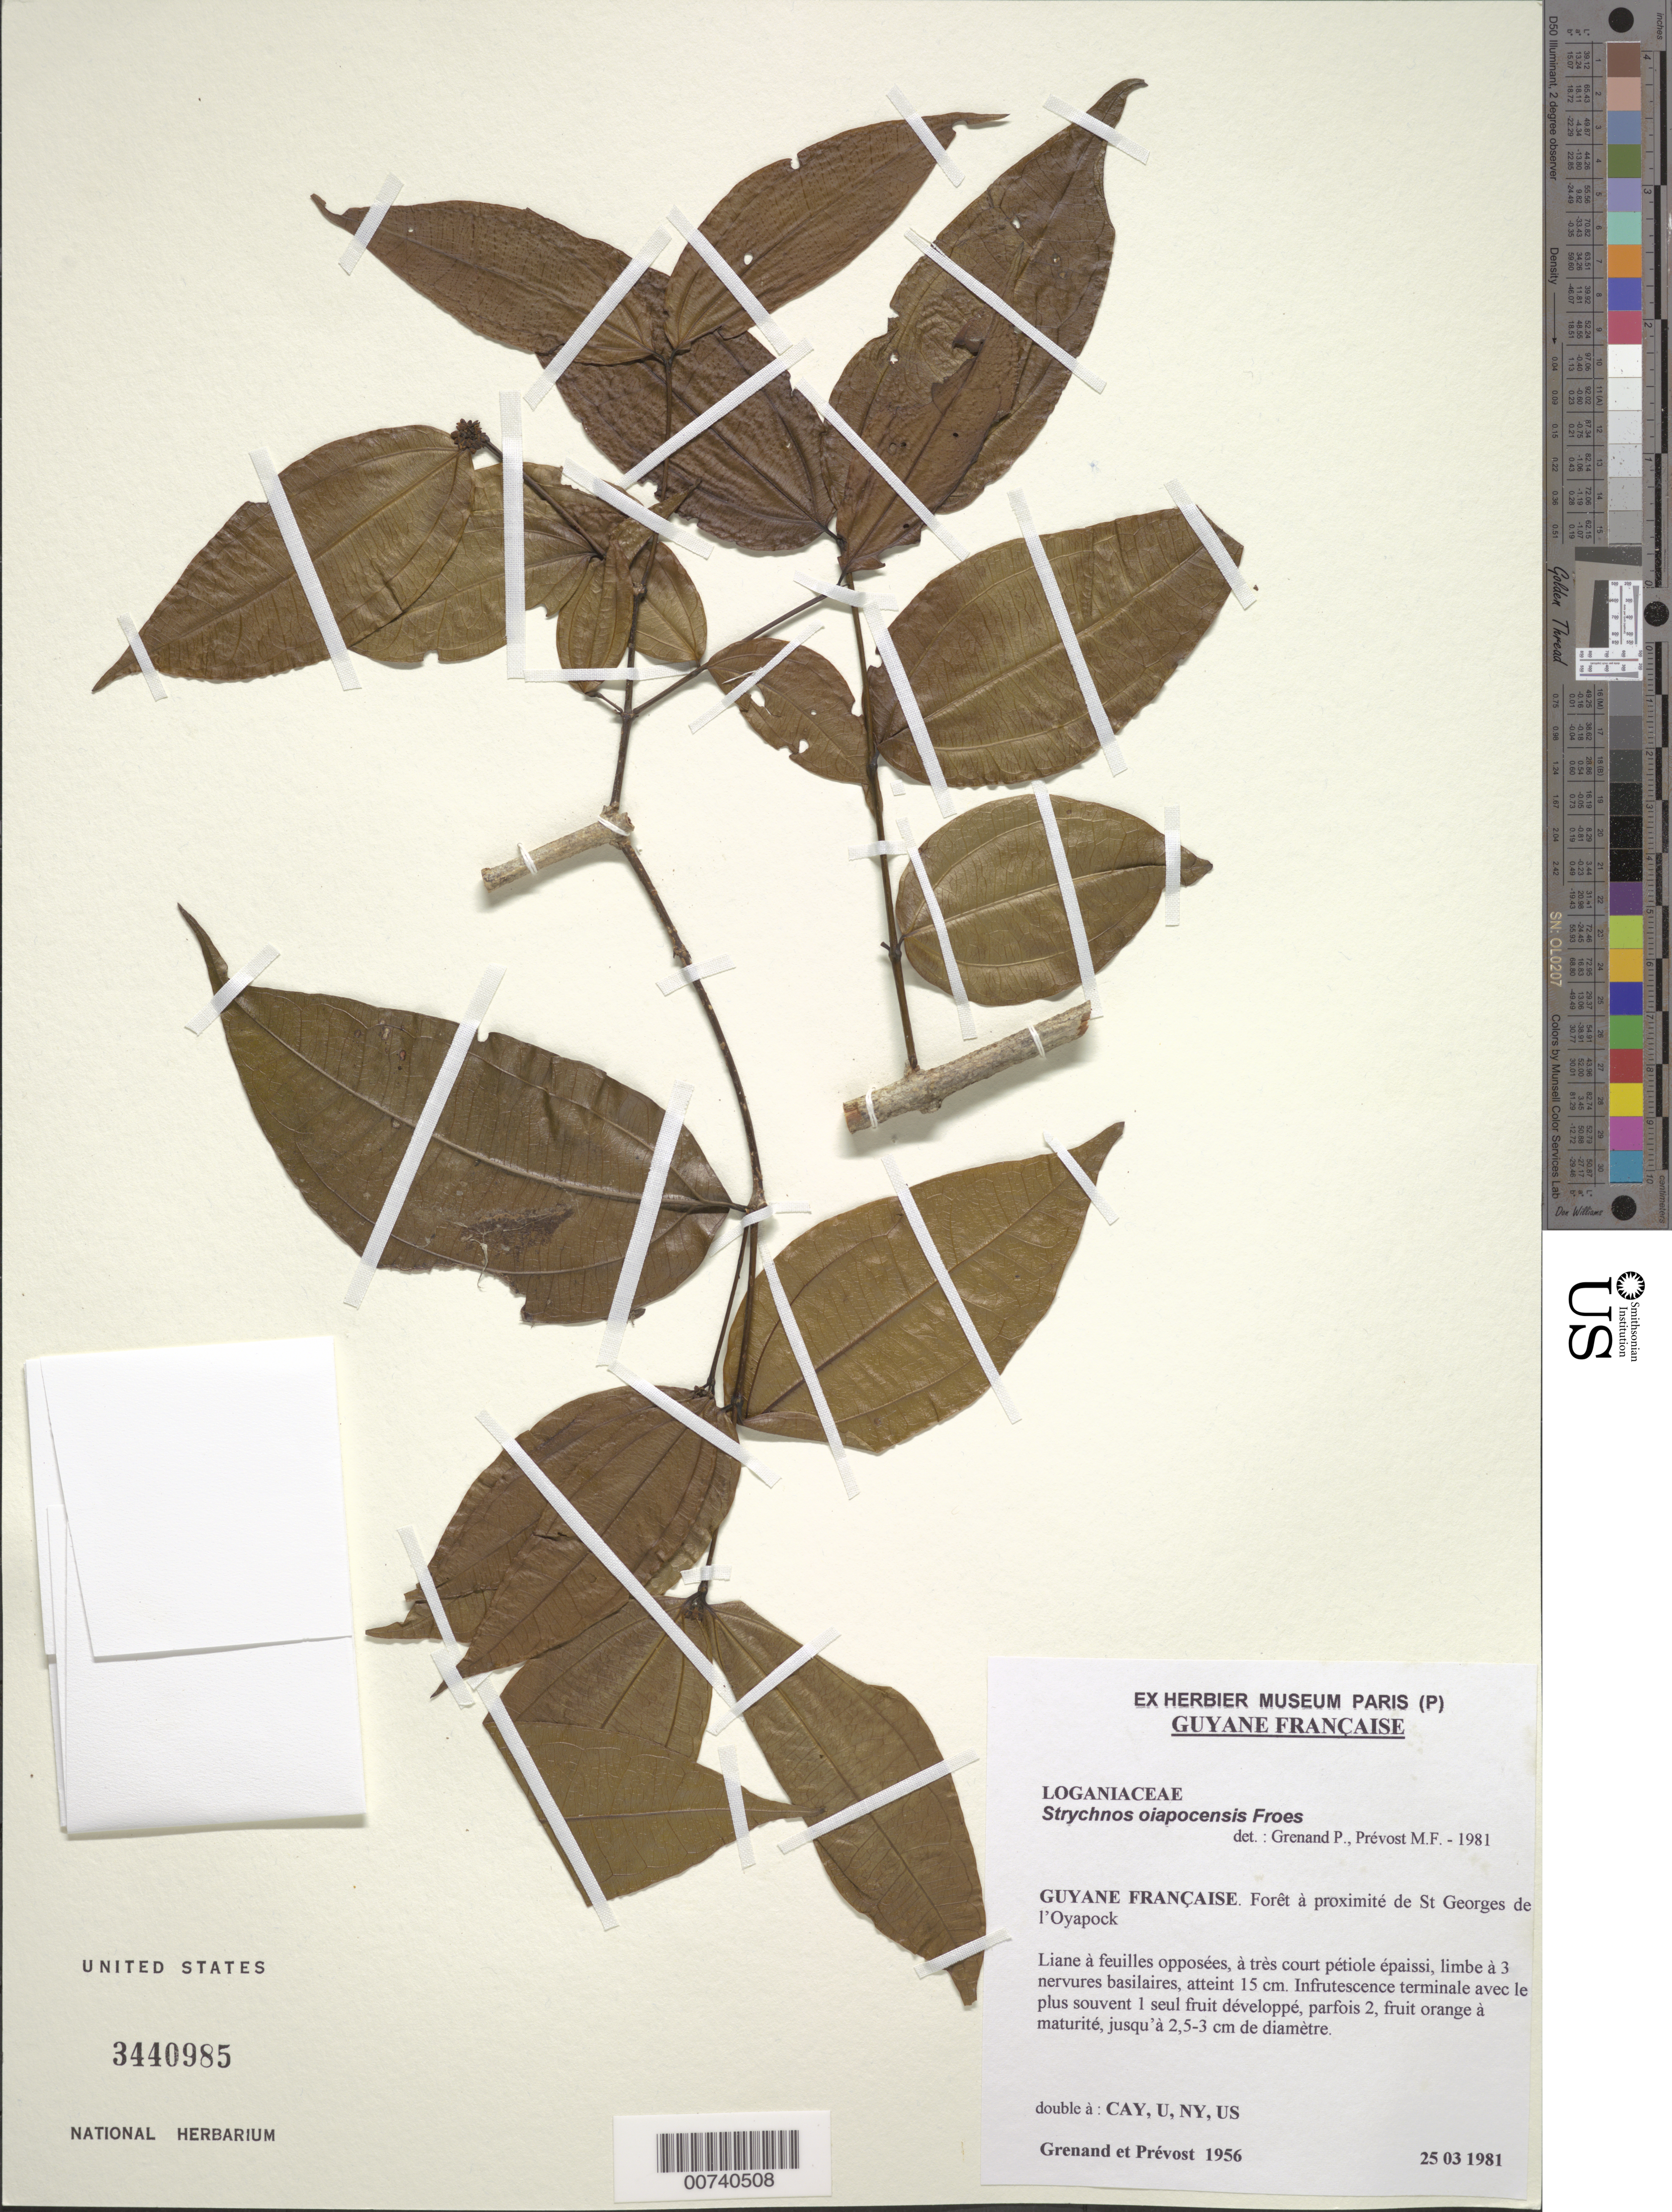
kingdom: Plantae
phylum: Tracheophyta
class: Magnoliopsida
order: Gentianales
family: Loganiaceae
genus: Strychnos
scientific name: Strychnos oiapocensis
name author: Fróes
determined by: Prévost, M.-F.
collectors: P. Grenand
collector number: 1956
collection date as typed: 23-Mar-81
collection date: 1981-03-23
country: French Guiana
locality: St. Georges de l'Oyapock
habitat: Forest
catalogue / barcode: US 3440985